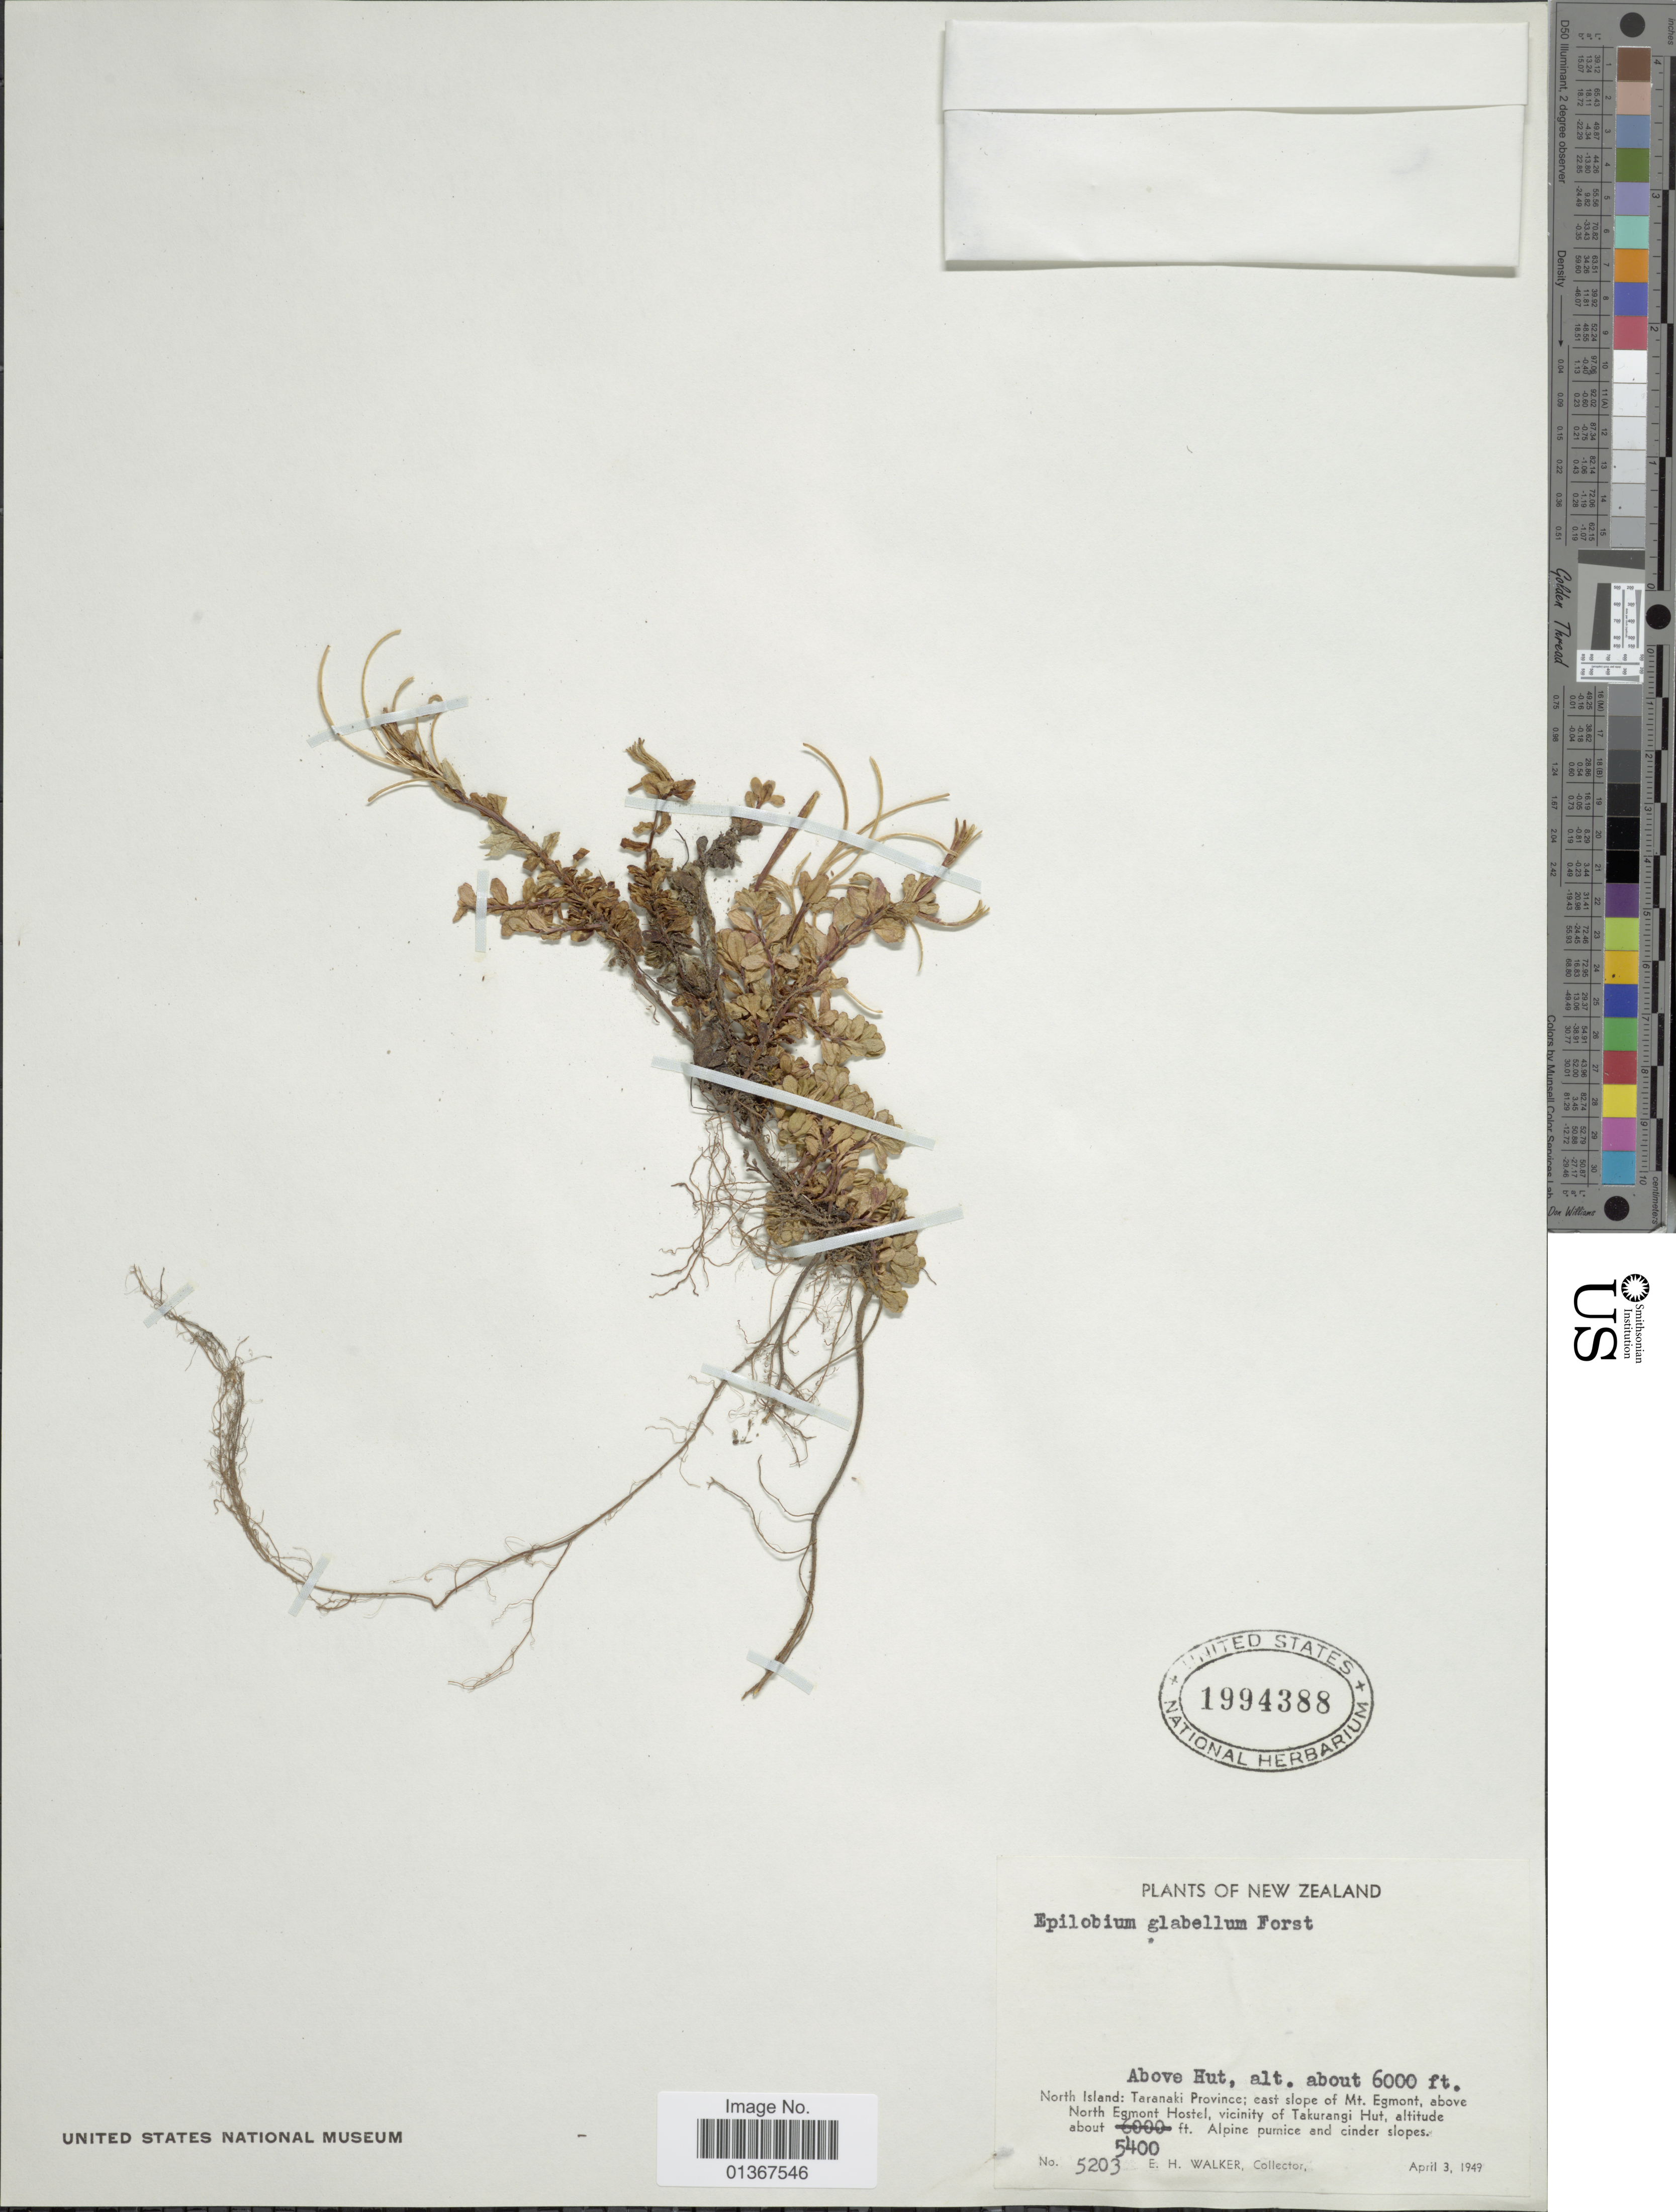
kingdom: Plantae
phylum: Tracheophyta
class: Magnoliopsida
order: Myrtales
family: Onagraceae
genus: Epilobium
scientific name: Epilobium glabellum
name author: G. Forst.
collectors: E. H. Walker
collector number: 5203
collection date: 1949-04-03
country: New Zealand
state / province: Taranaki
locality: Above Hut. North Island; east slope of Mt. Egmont, above North Egmont Hostel, vicinity of Takurangi Hut.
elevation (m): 1646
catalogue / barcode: US 1994388